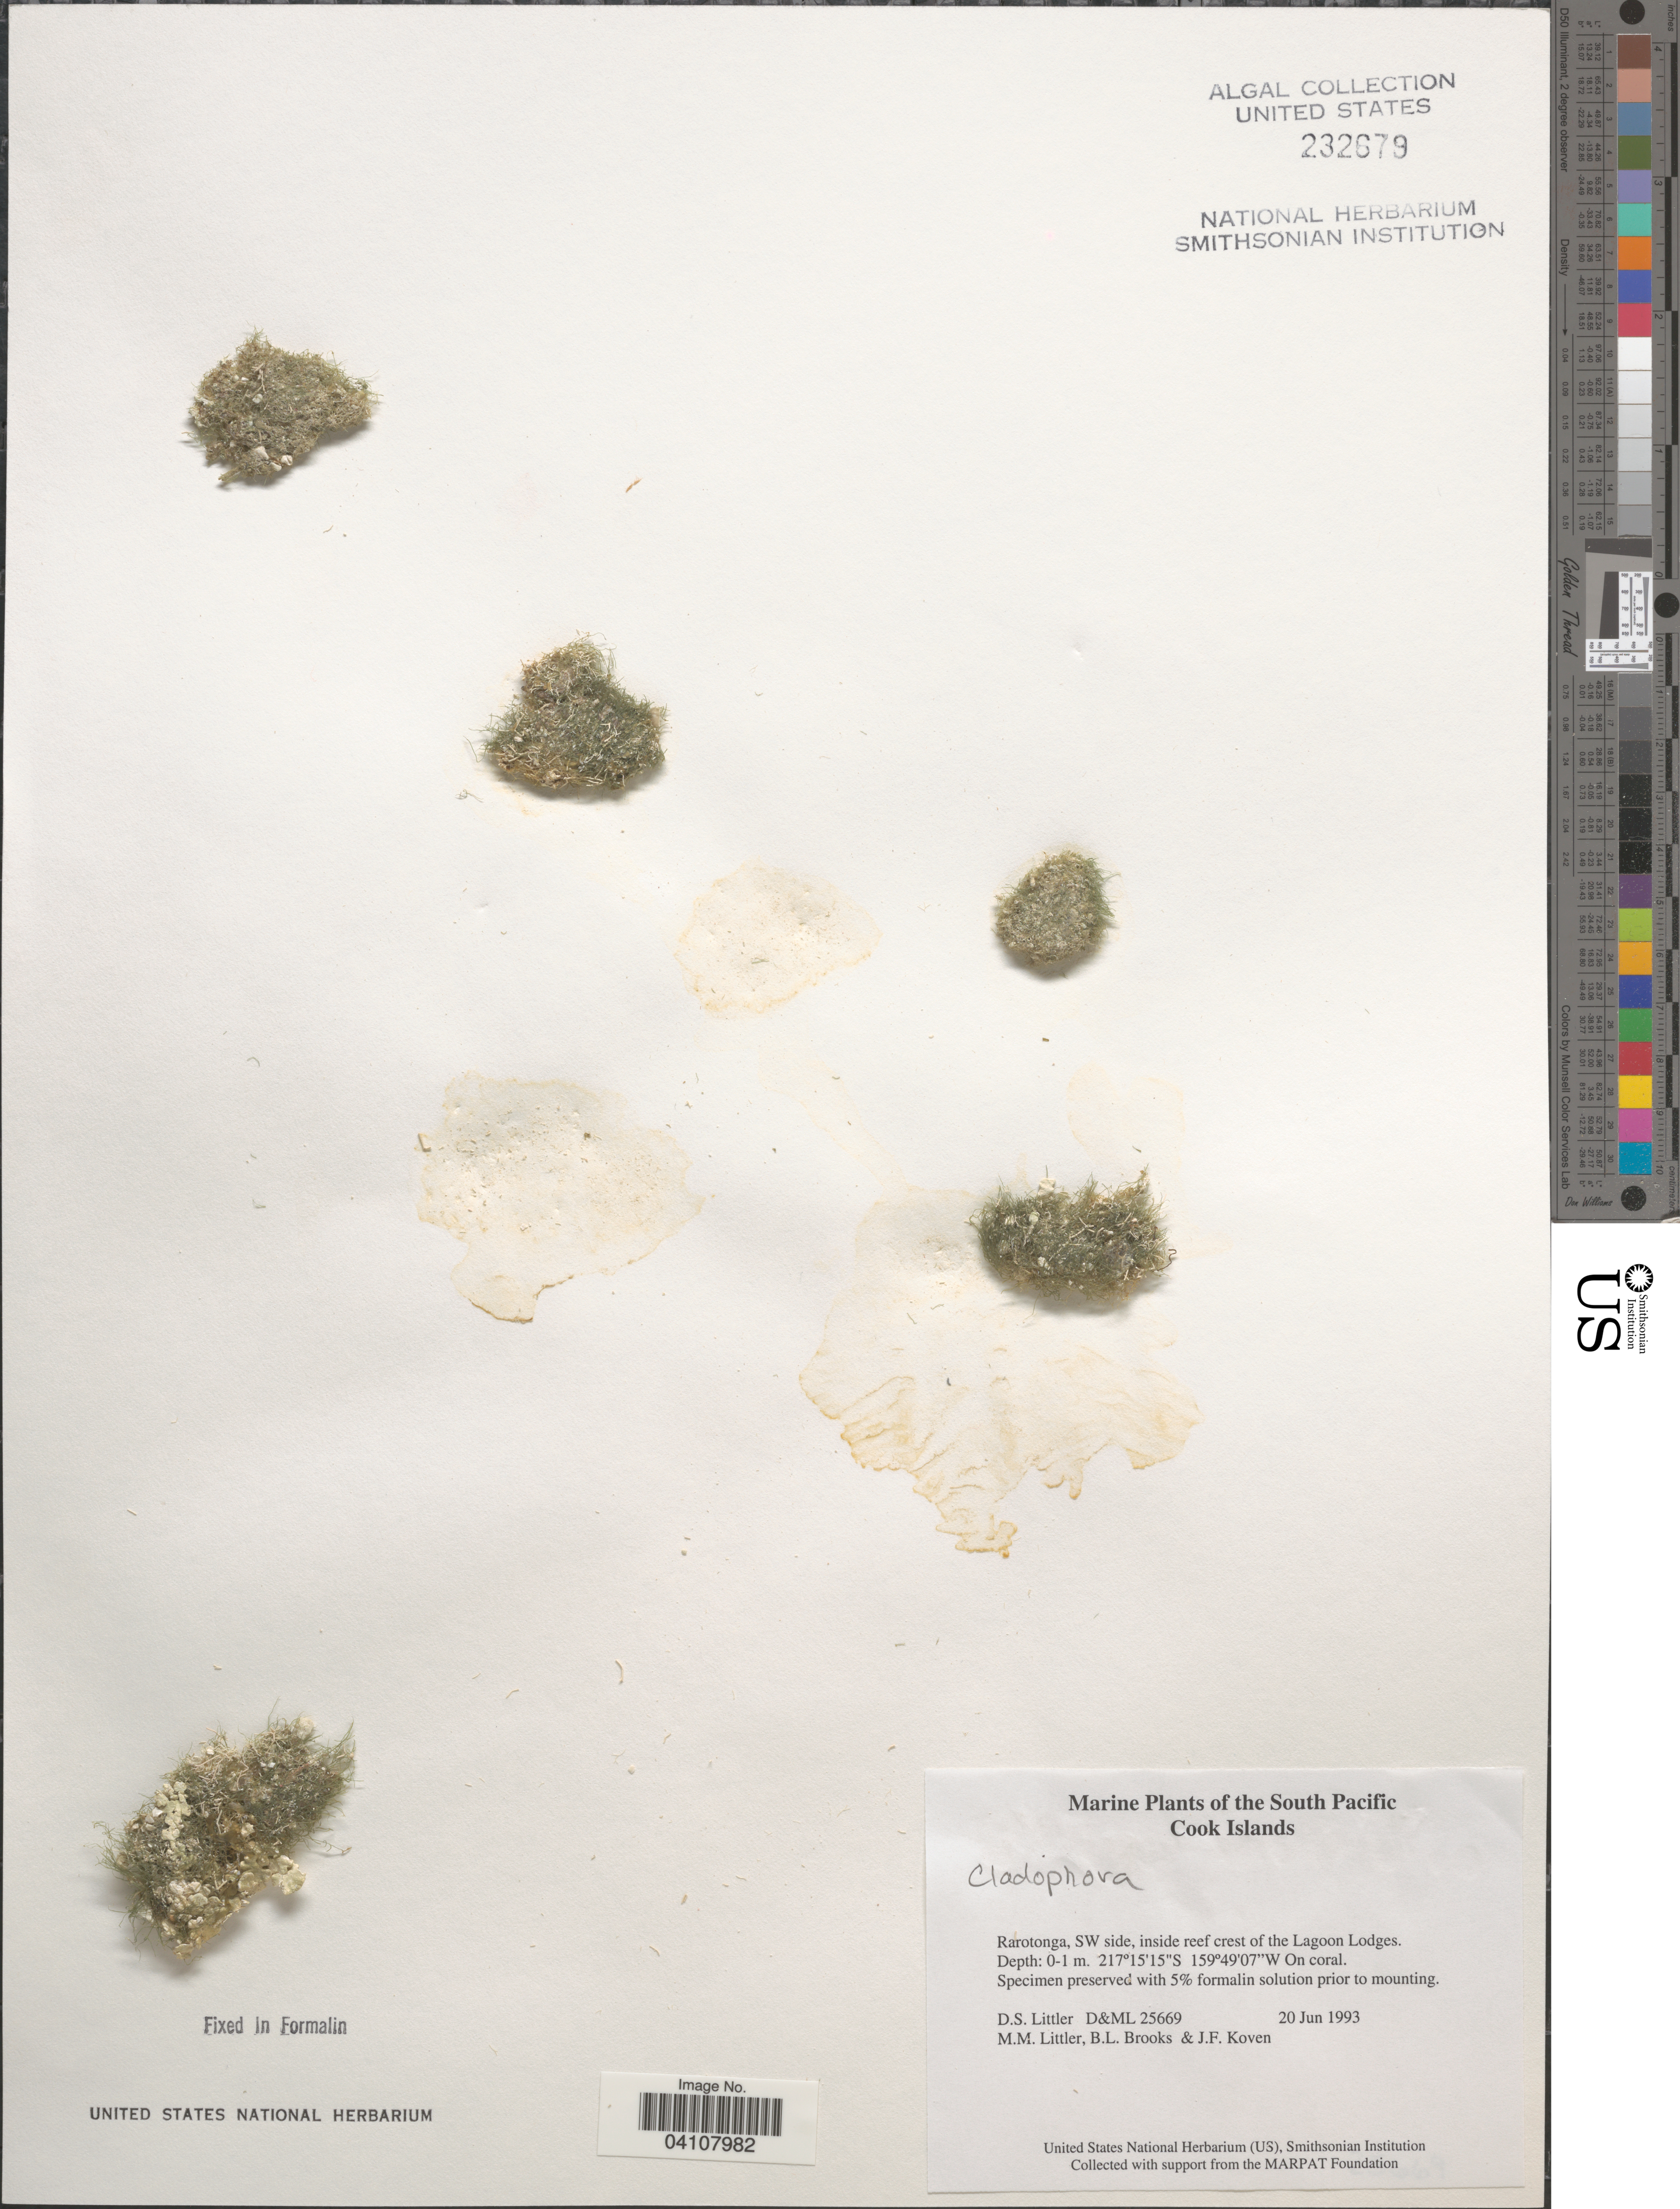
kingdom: Plantae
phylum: Chlorophyta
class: Ulvophyceae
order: Cladophorales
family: Cladophoraceae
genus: Cladophora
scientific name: Cladophora sp.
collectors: D. S. Littler, B. Brooks & J. Koven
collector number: D&ML25669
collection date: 1993-06-20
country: Cook Islands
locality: The South Pacific. Rarotonga, SW side, inside reef crest of the Lagoon Lodges.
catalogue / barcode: US 232679